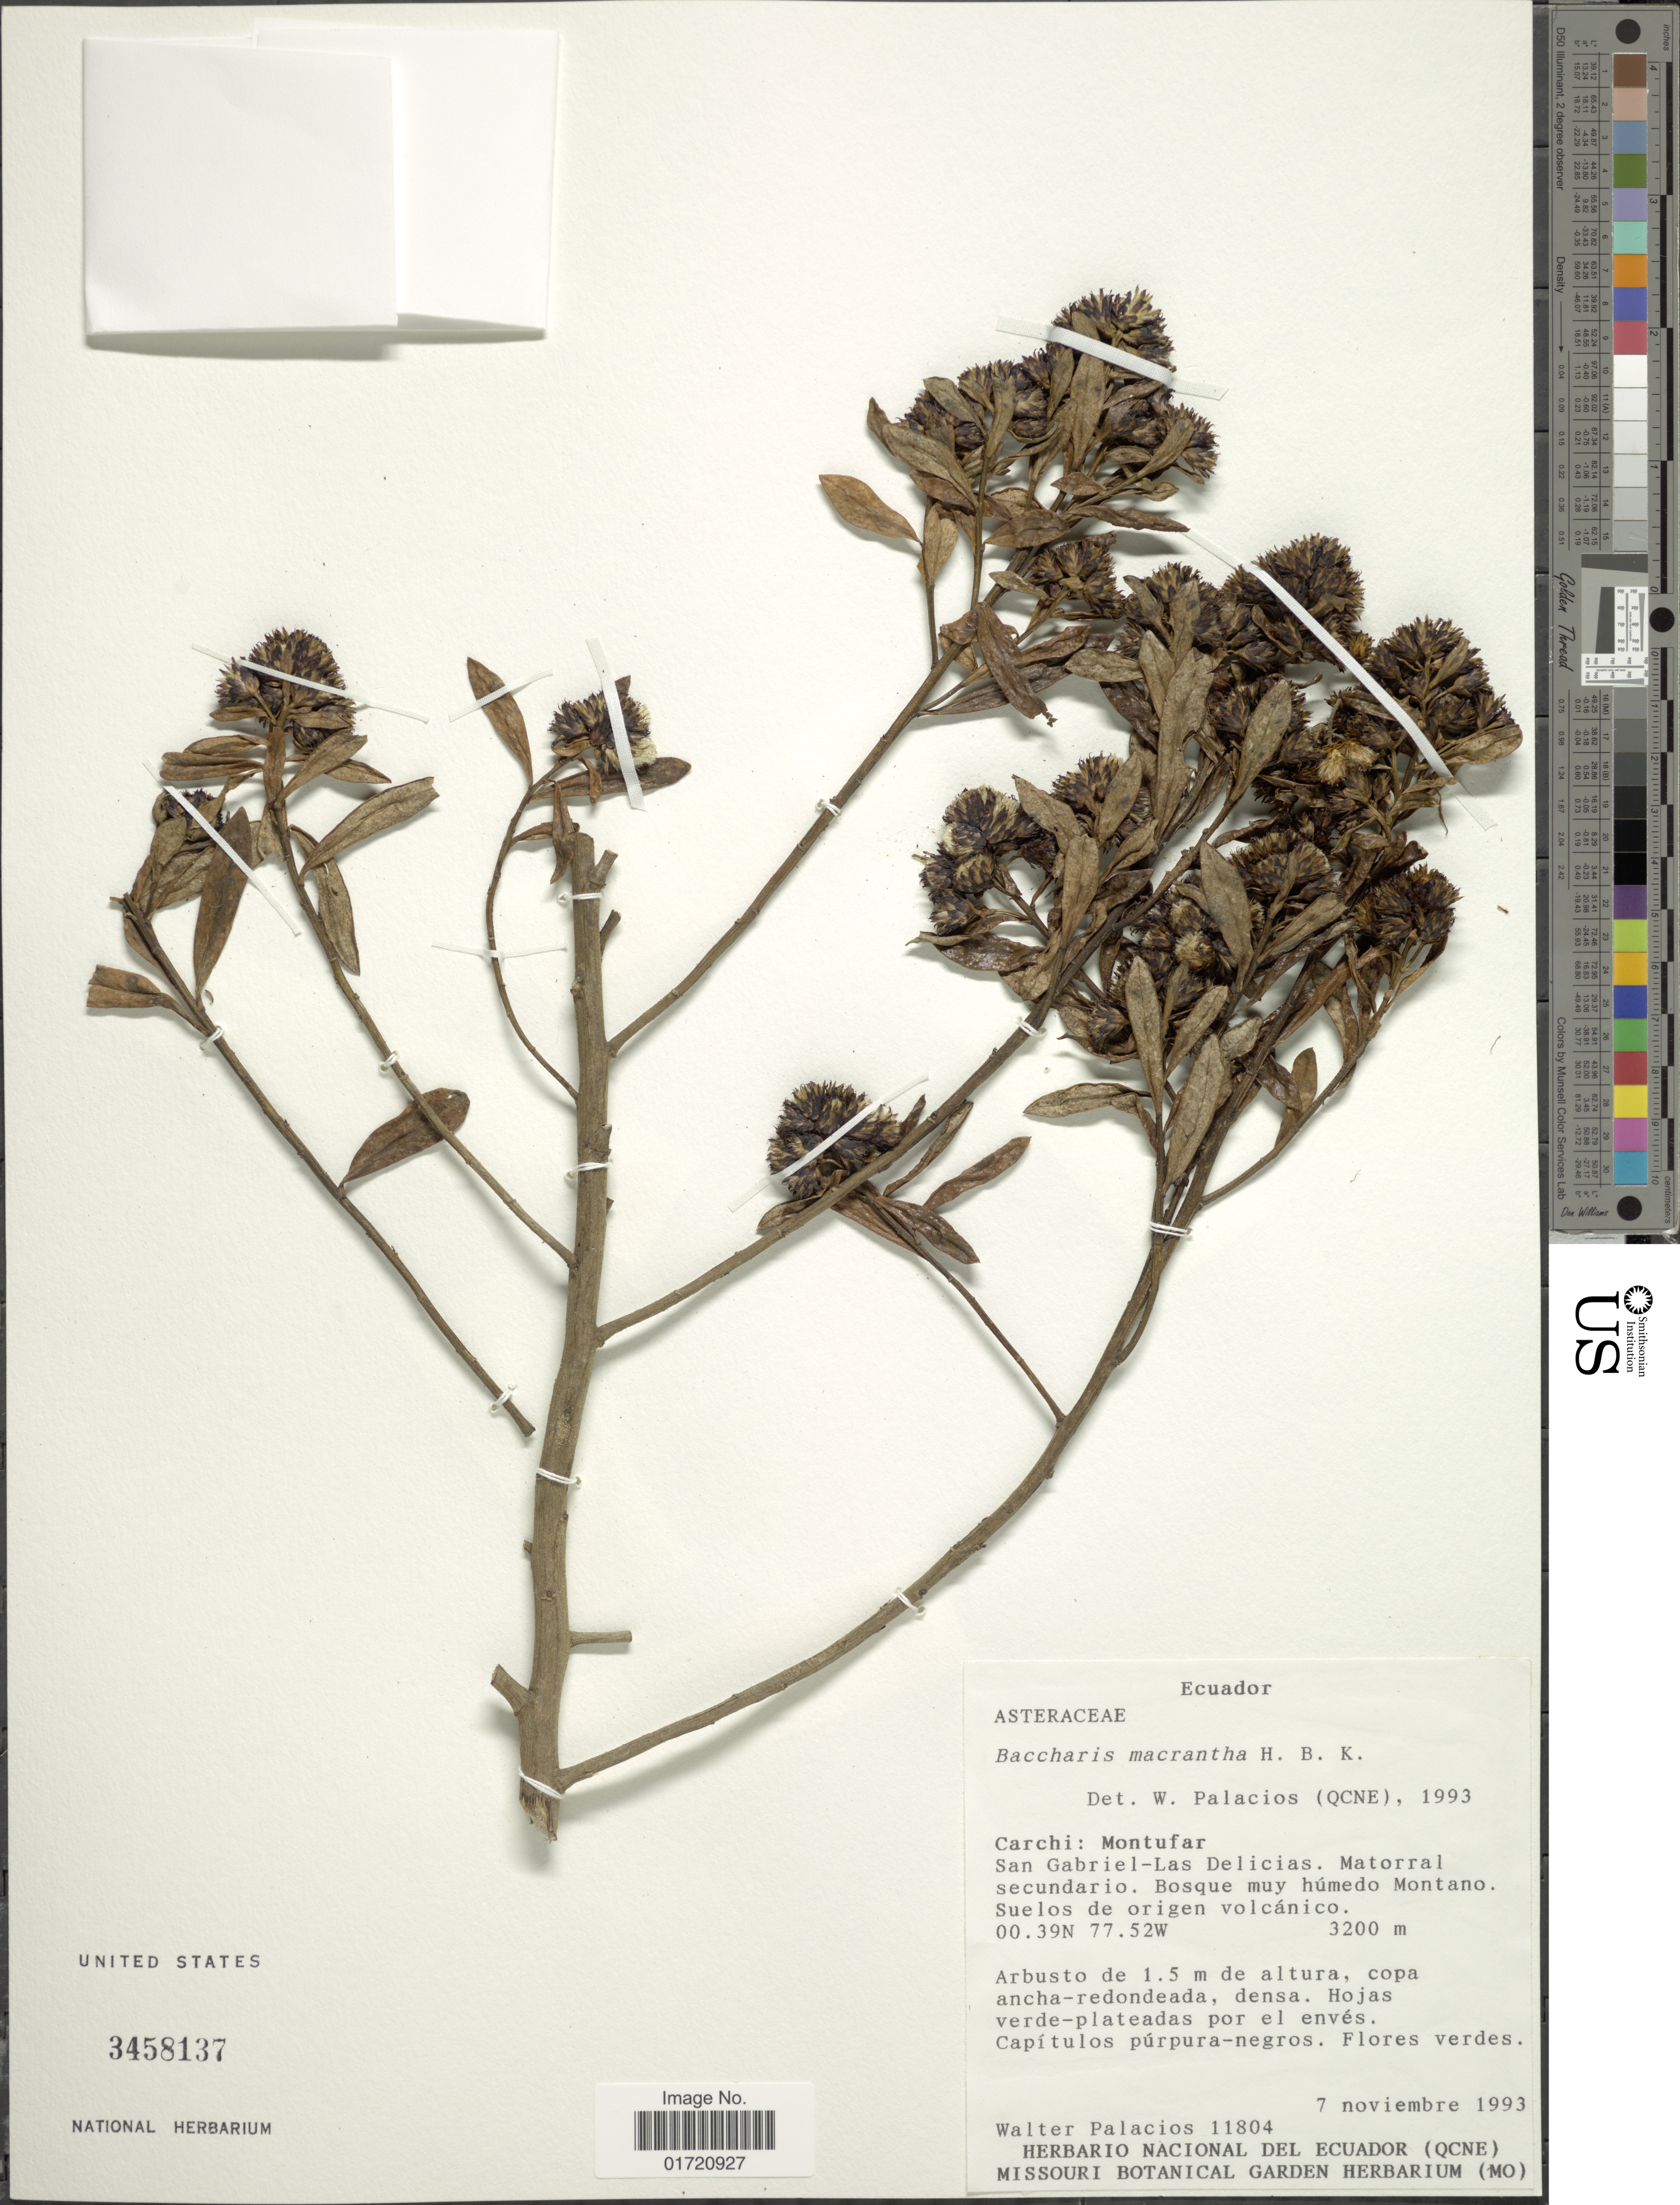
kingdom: Plantae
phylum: Tracheophyta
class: Magnoliopsida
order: Asterales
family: Asteraceae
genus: Baccharis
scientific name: Baccharis macrantha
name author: Kunth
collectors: W. Palacios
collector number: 11804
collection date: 1993-11-07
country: Ecuador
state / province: Carchi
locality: Montufar, San Gabriel-Las Delicias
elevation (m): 3200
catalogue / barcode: US 3458137